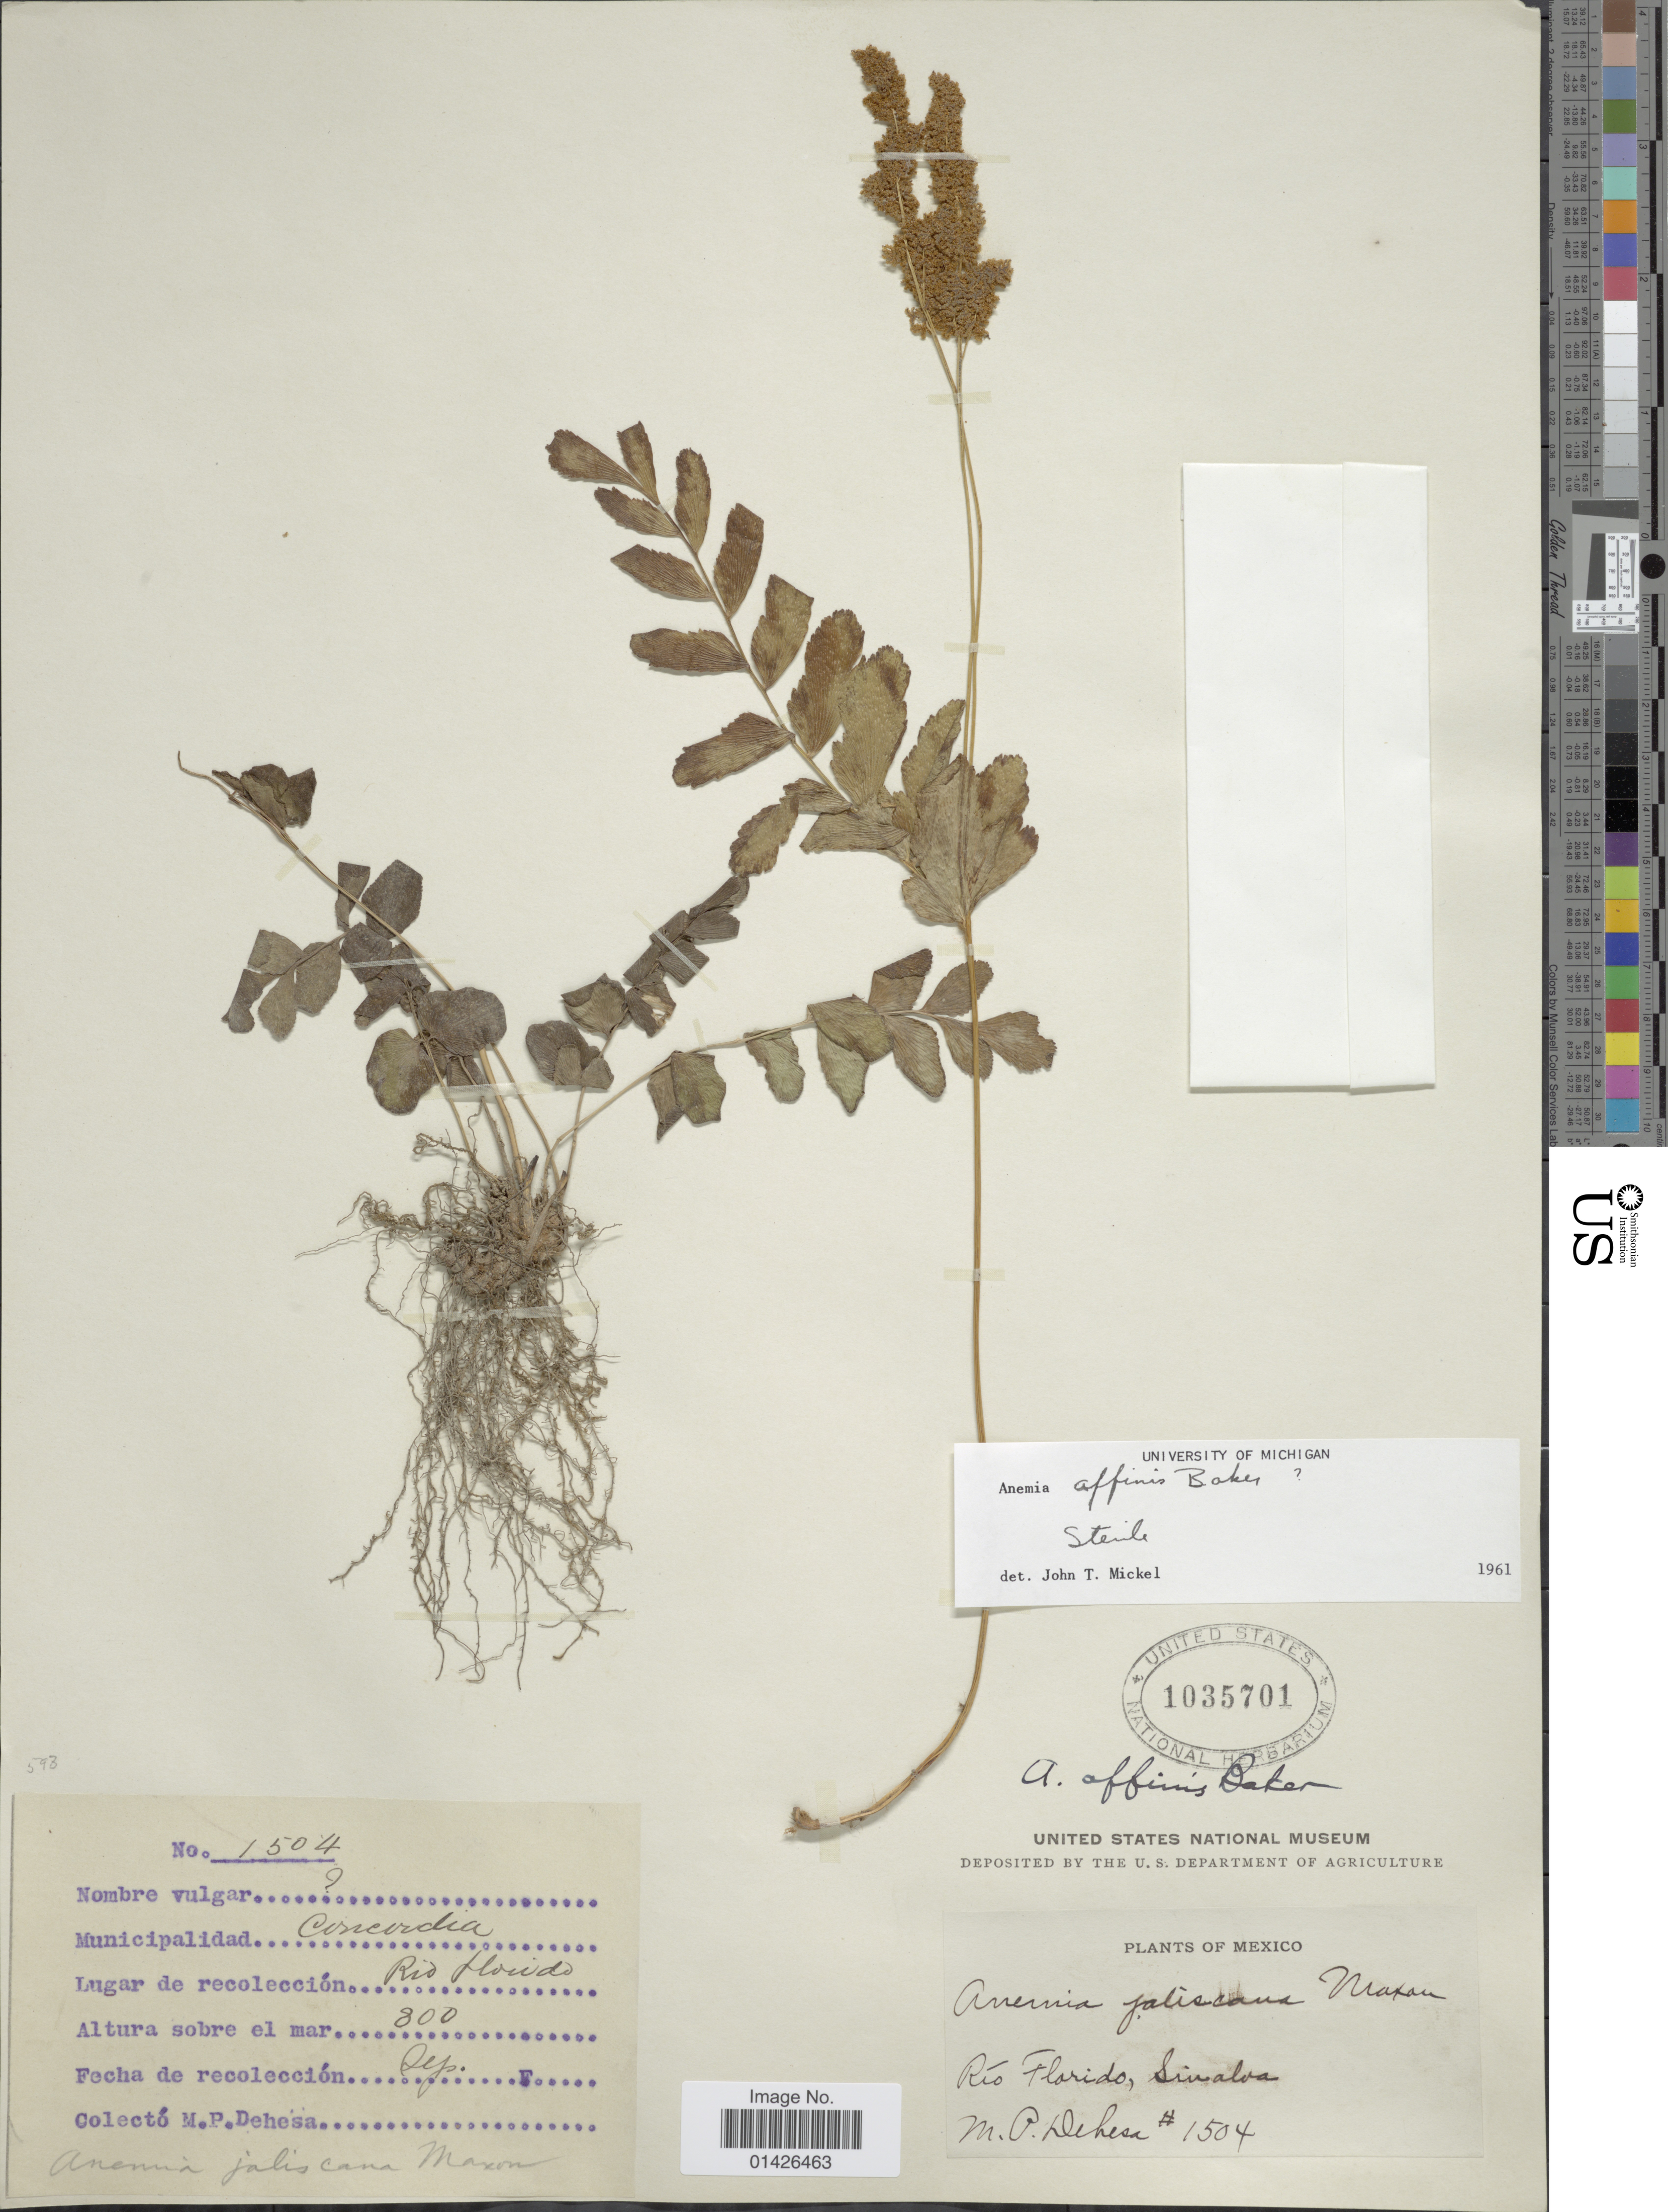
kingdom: Plantae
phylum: Tracheophyta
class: Polypodiopsida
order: Schizaeales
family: Anemiaceae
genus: Anemia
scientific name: Anemia affinis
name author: Baker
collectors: M. Dehesa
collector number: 1504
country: Mexico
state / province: Sinaloa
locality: Rio Florida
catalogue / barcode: US 1035701